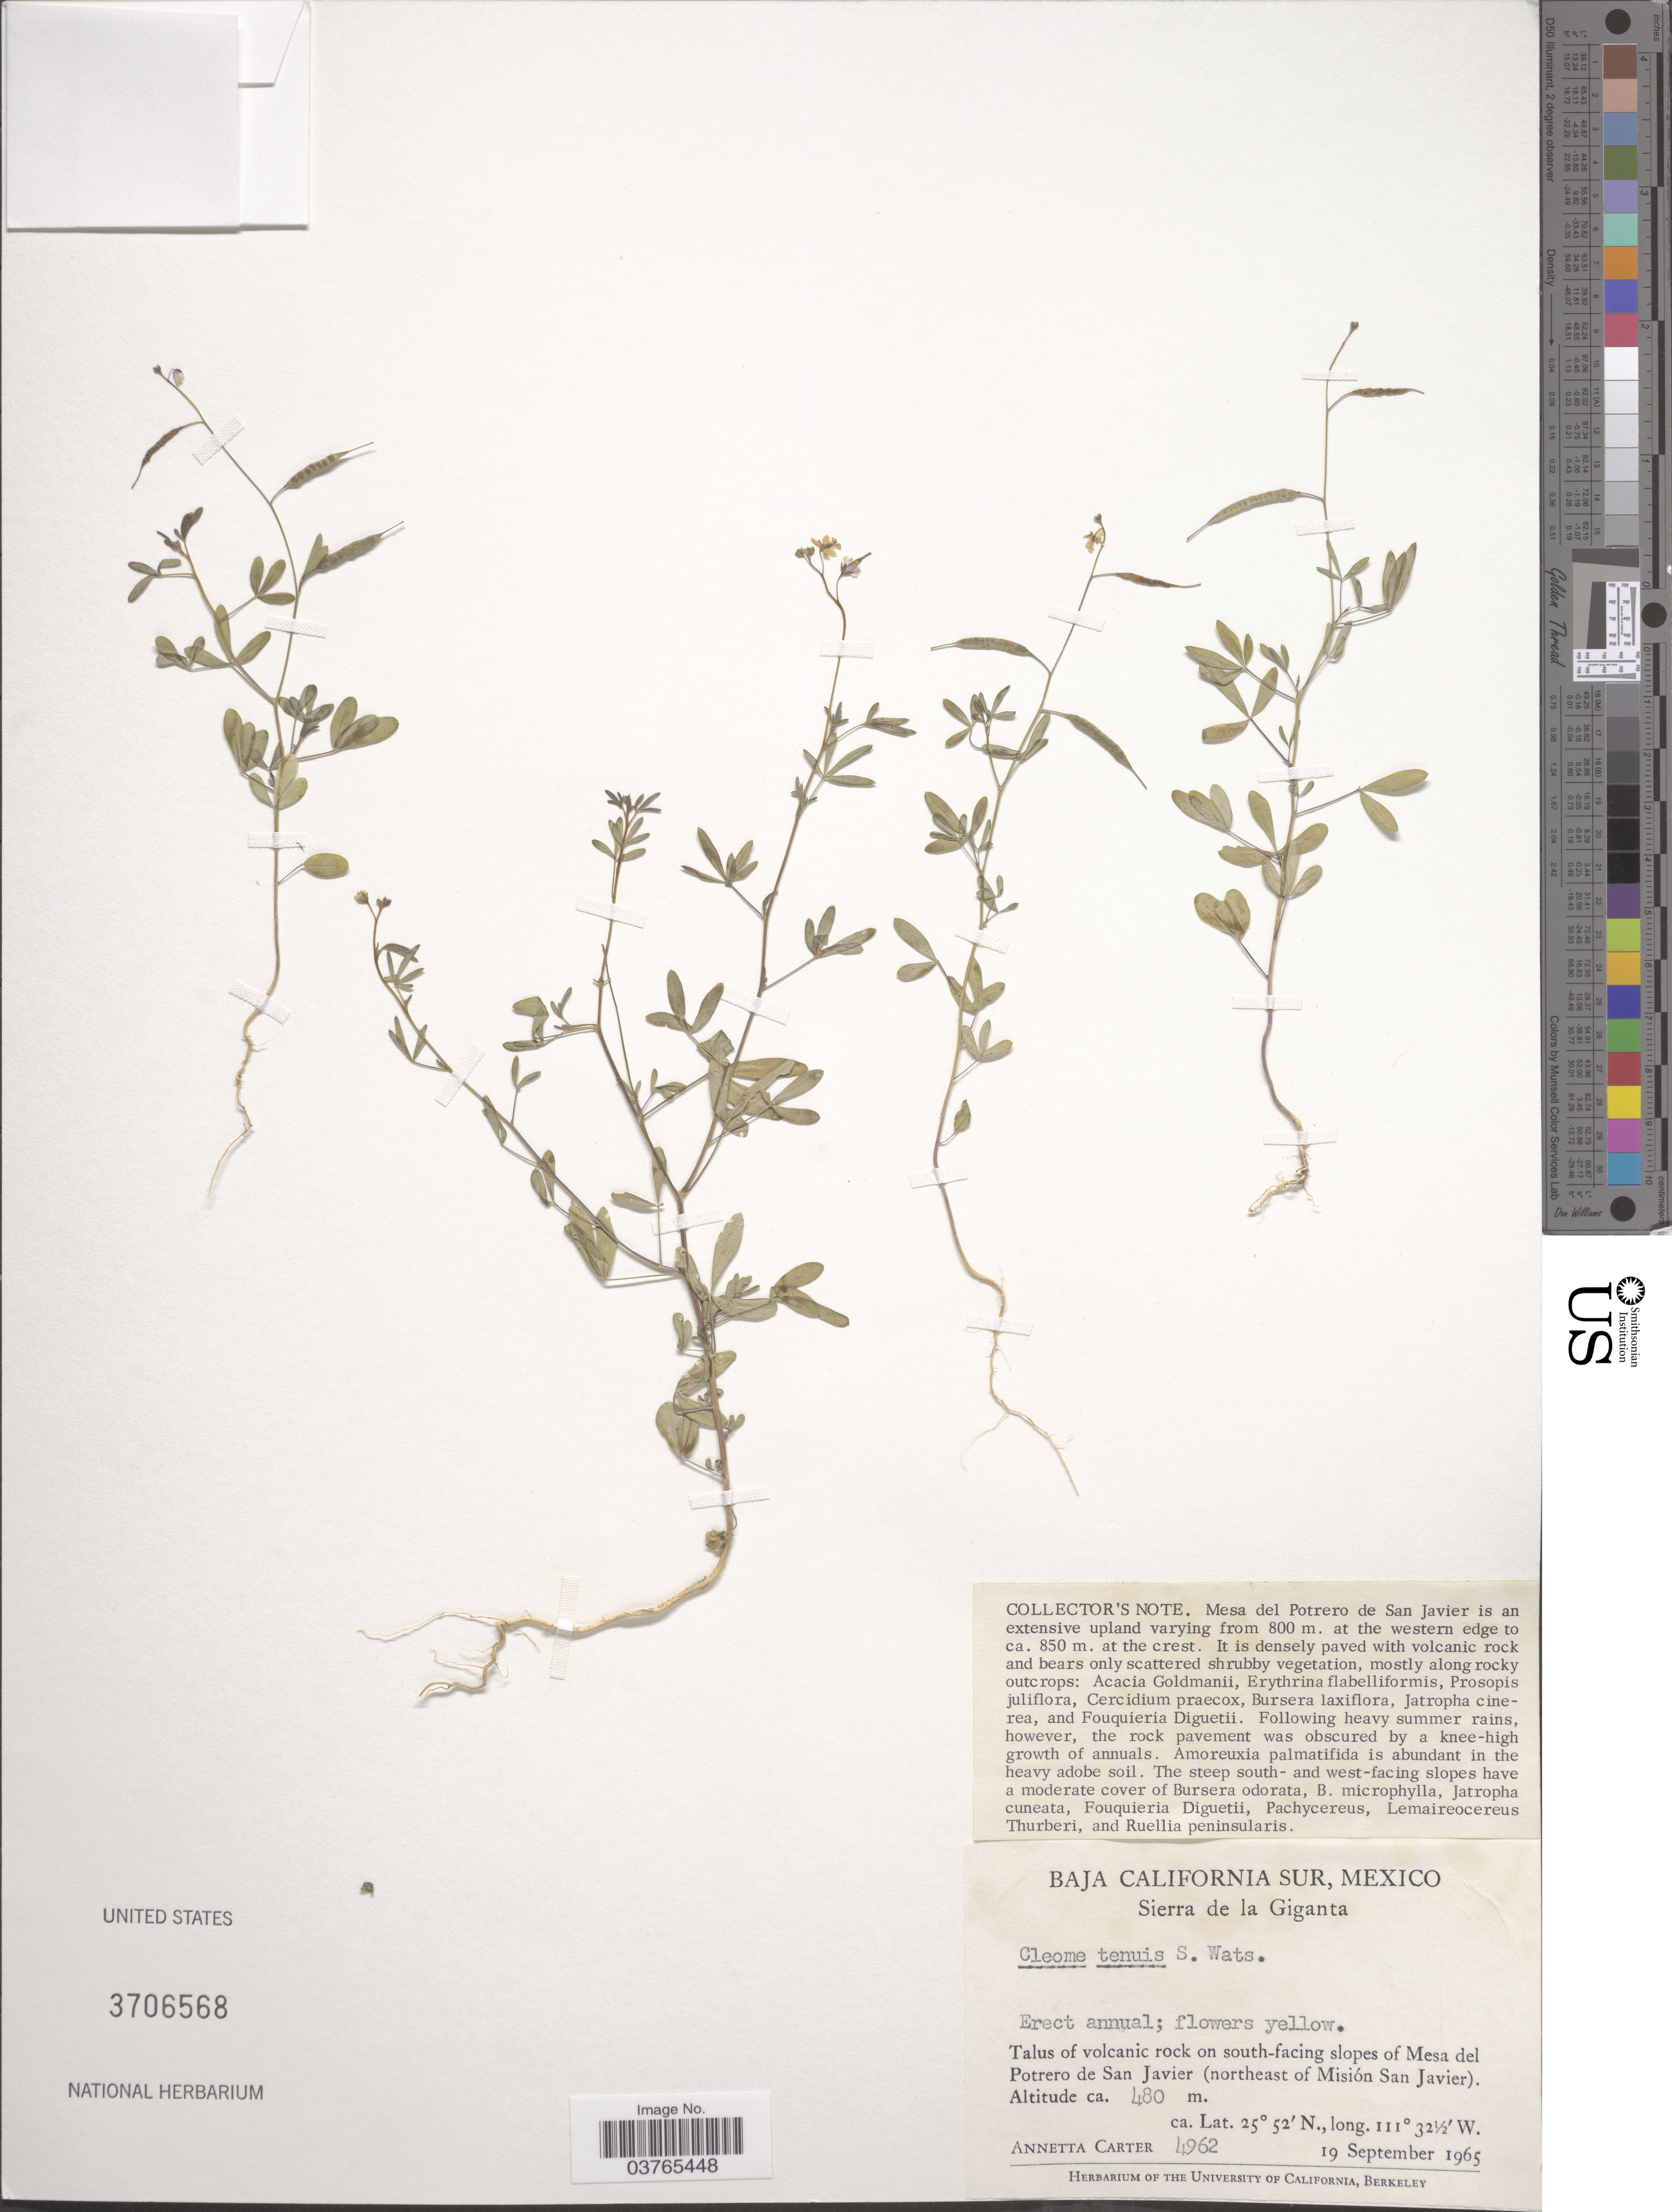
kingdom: Plantae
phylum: Tracheophyta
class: Magnoliopsida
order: Brassicales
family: Cleomaceae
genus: Iltisiella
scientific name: Iltisiella tenuis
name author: (S. Watson) Soares Neto & Roalson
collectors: A. Carter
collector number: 4962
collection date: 1965-09-19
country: Mexico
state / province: Baja California Sur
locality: Sierra de la Giganta. Talus of volcanic rock on south-facing slopes of Mesa del Potrero de San Javier (northeast of Misión San Javier).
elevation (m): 480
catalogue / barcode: US 3706568